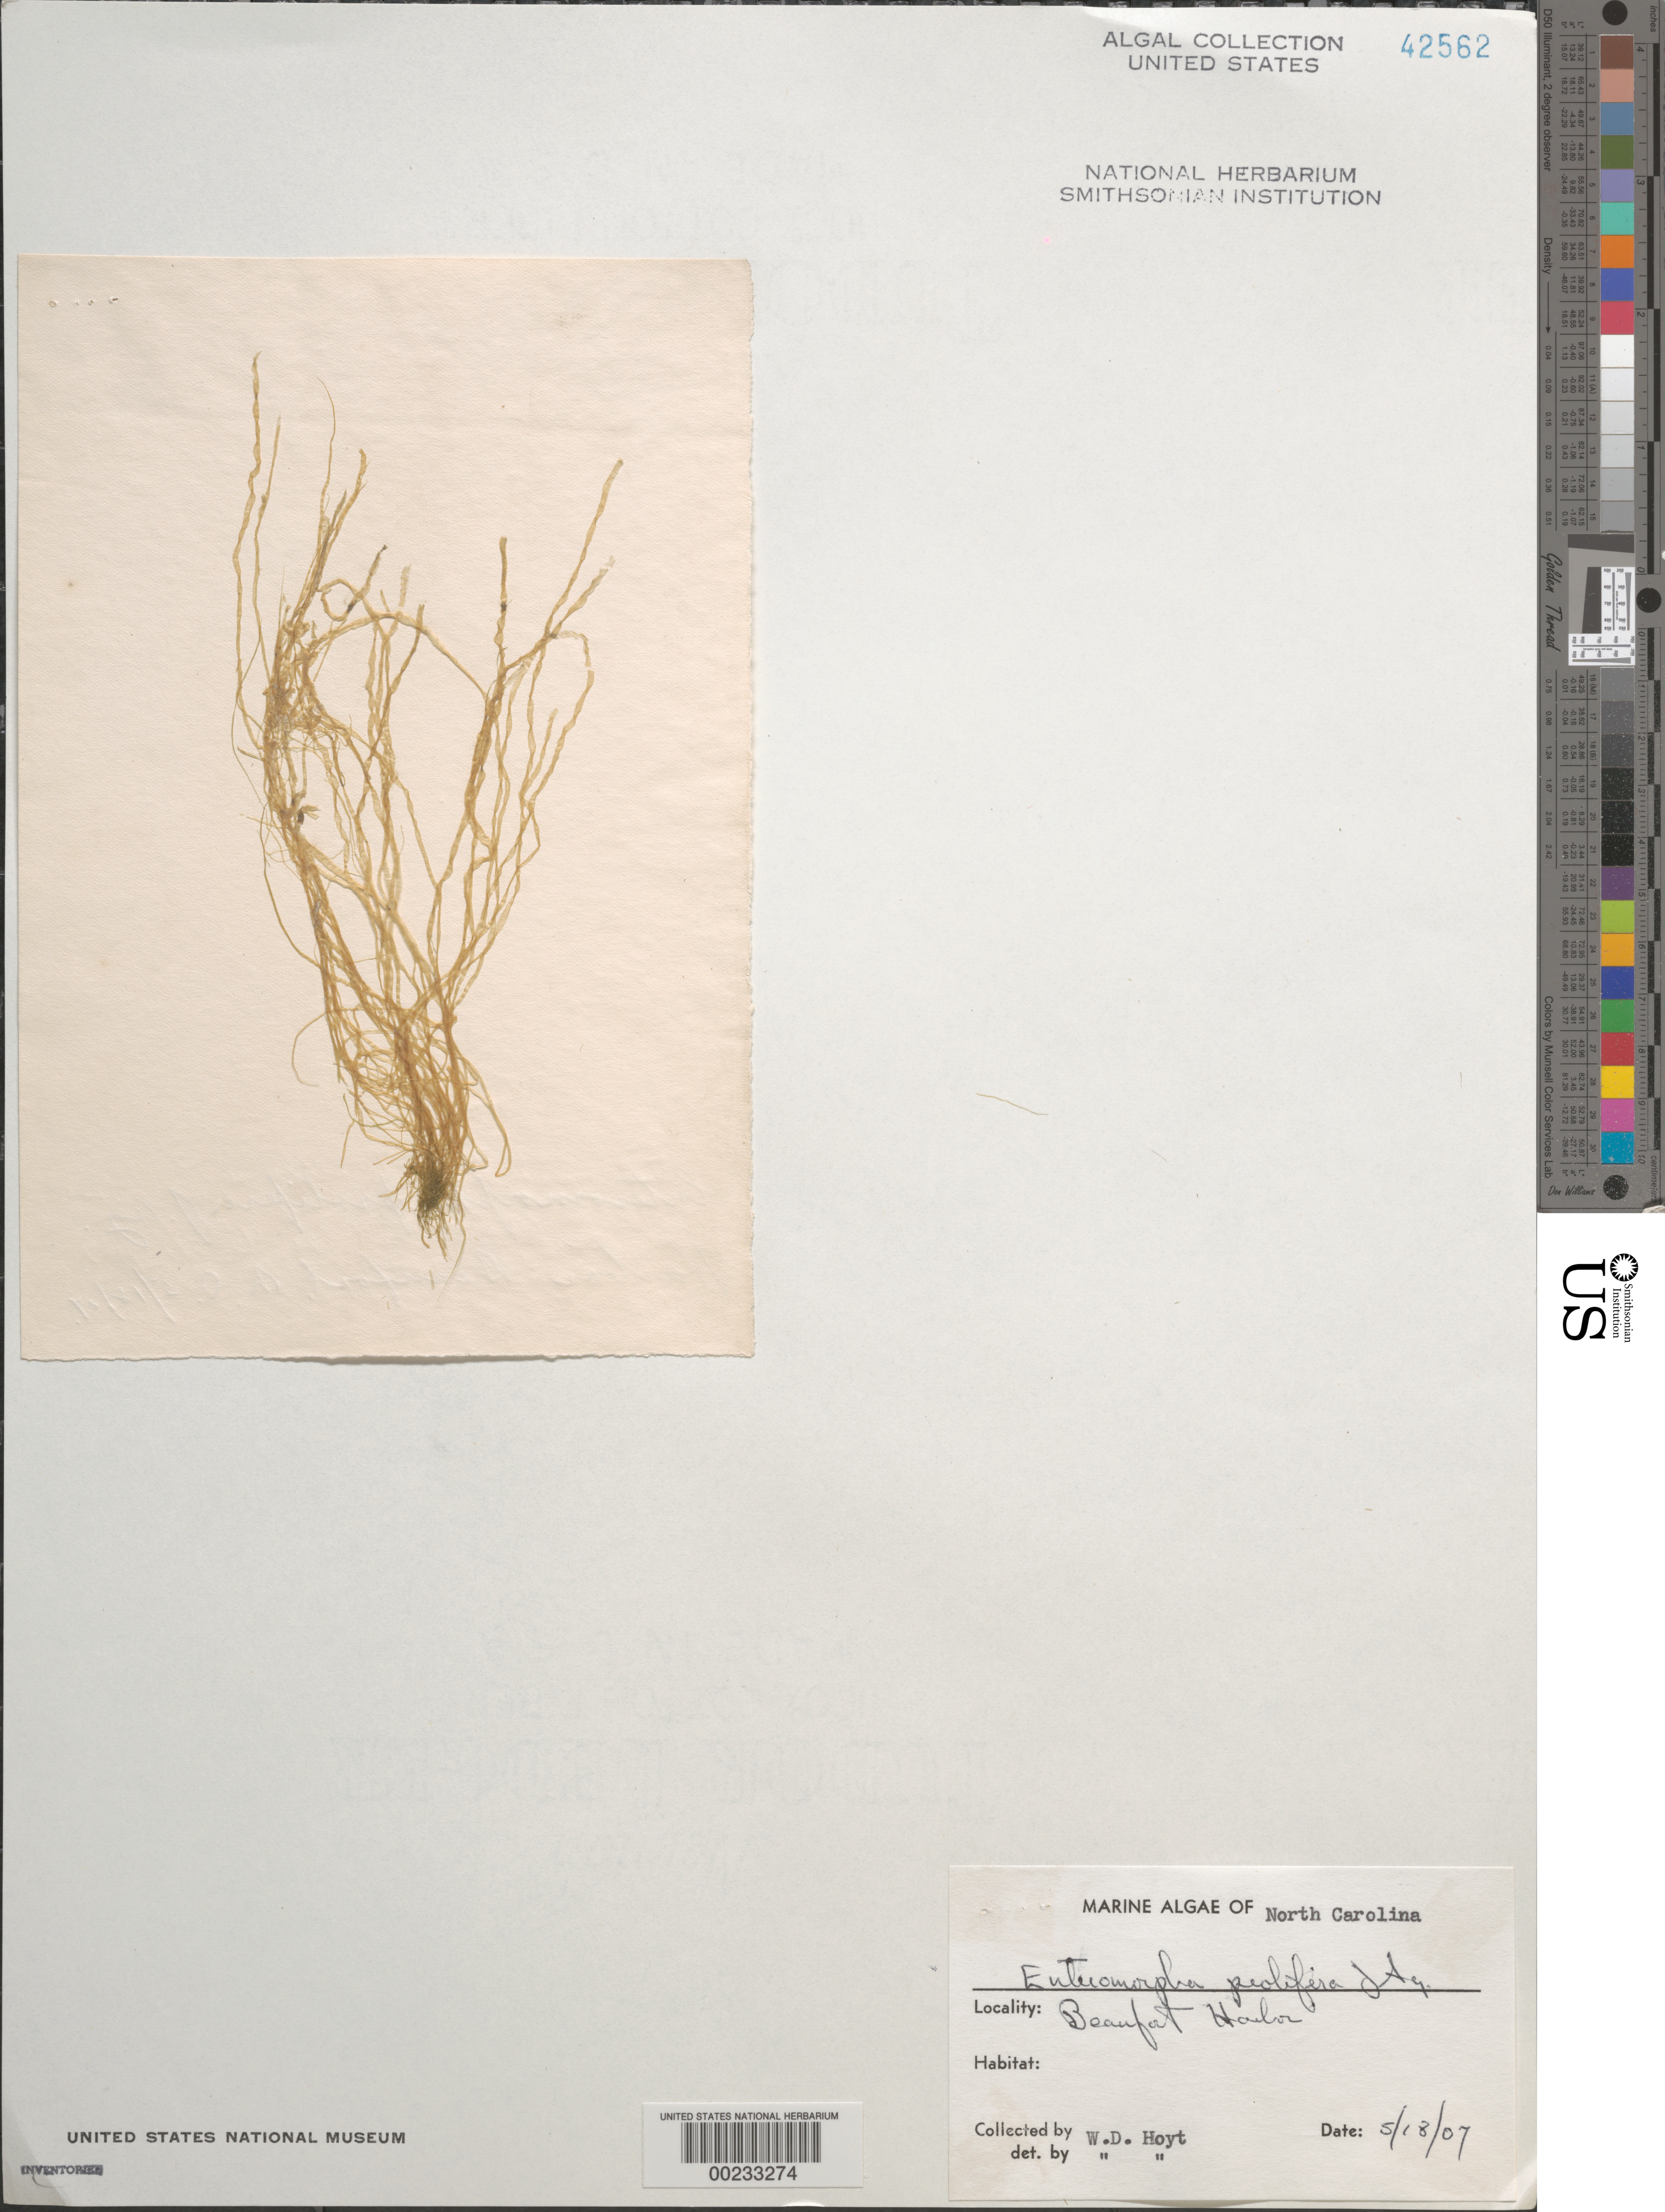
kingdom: Plantae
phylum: Chlorophyta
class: Ulvophyceae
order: Ulvales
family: Ulvaceae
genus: Ulva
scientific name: Ulva prolifera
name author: O.F. Müller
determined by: Algae name updating Project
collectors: W. D. Hoyt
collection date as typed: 18 May 1907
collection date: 1907-05-18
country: United States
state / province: North Carolina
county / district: Carteret County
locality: Beaufort Harbor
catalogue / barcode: US 42562